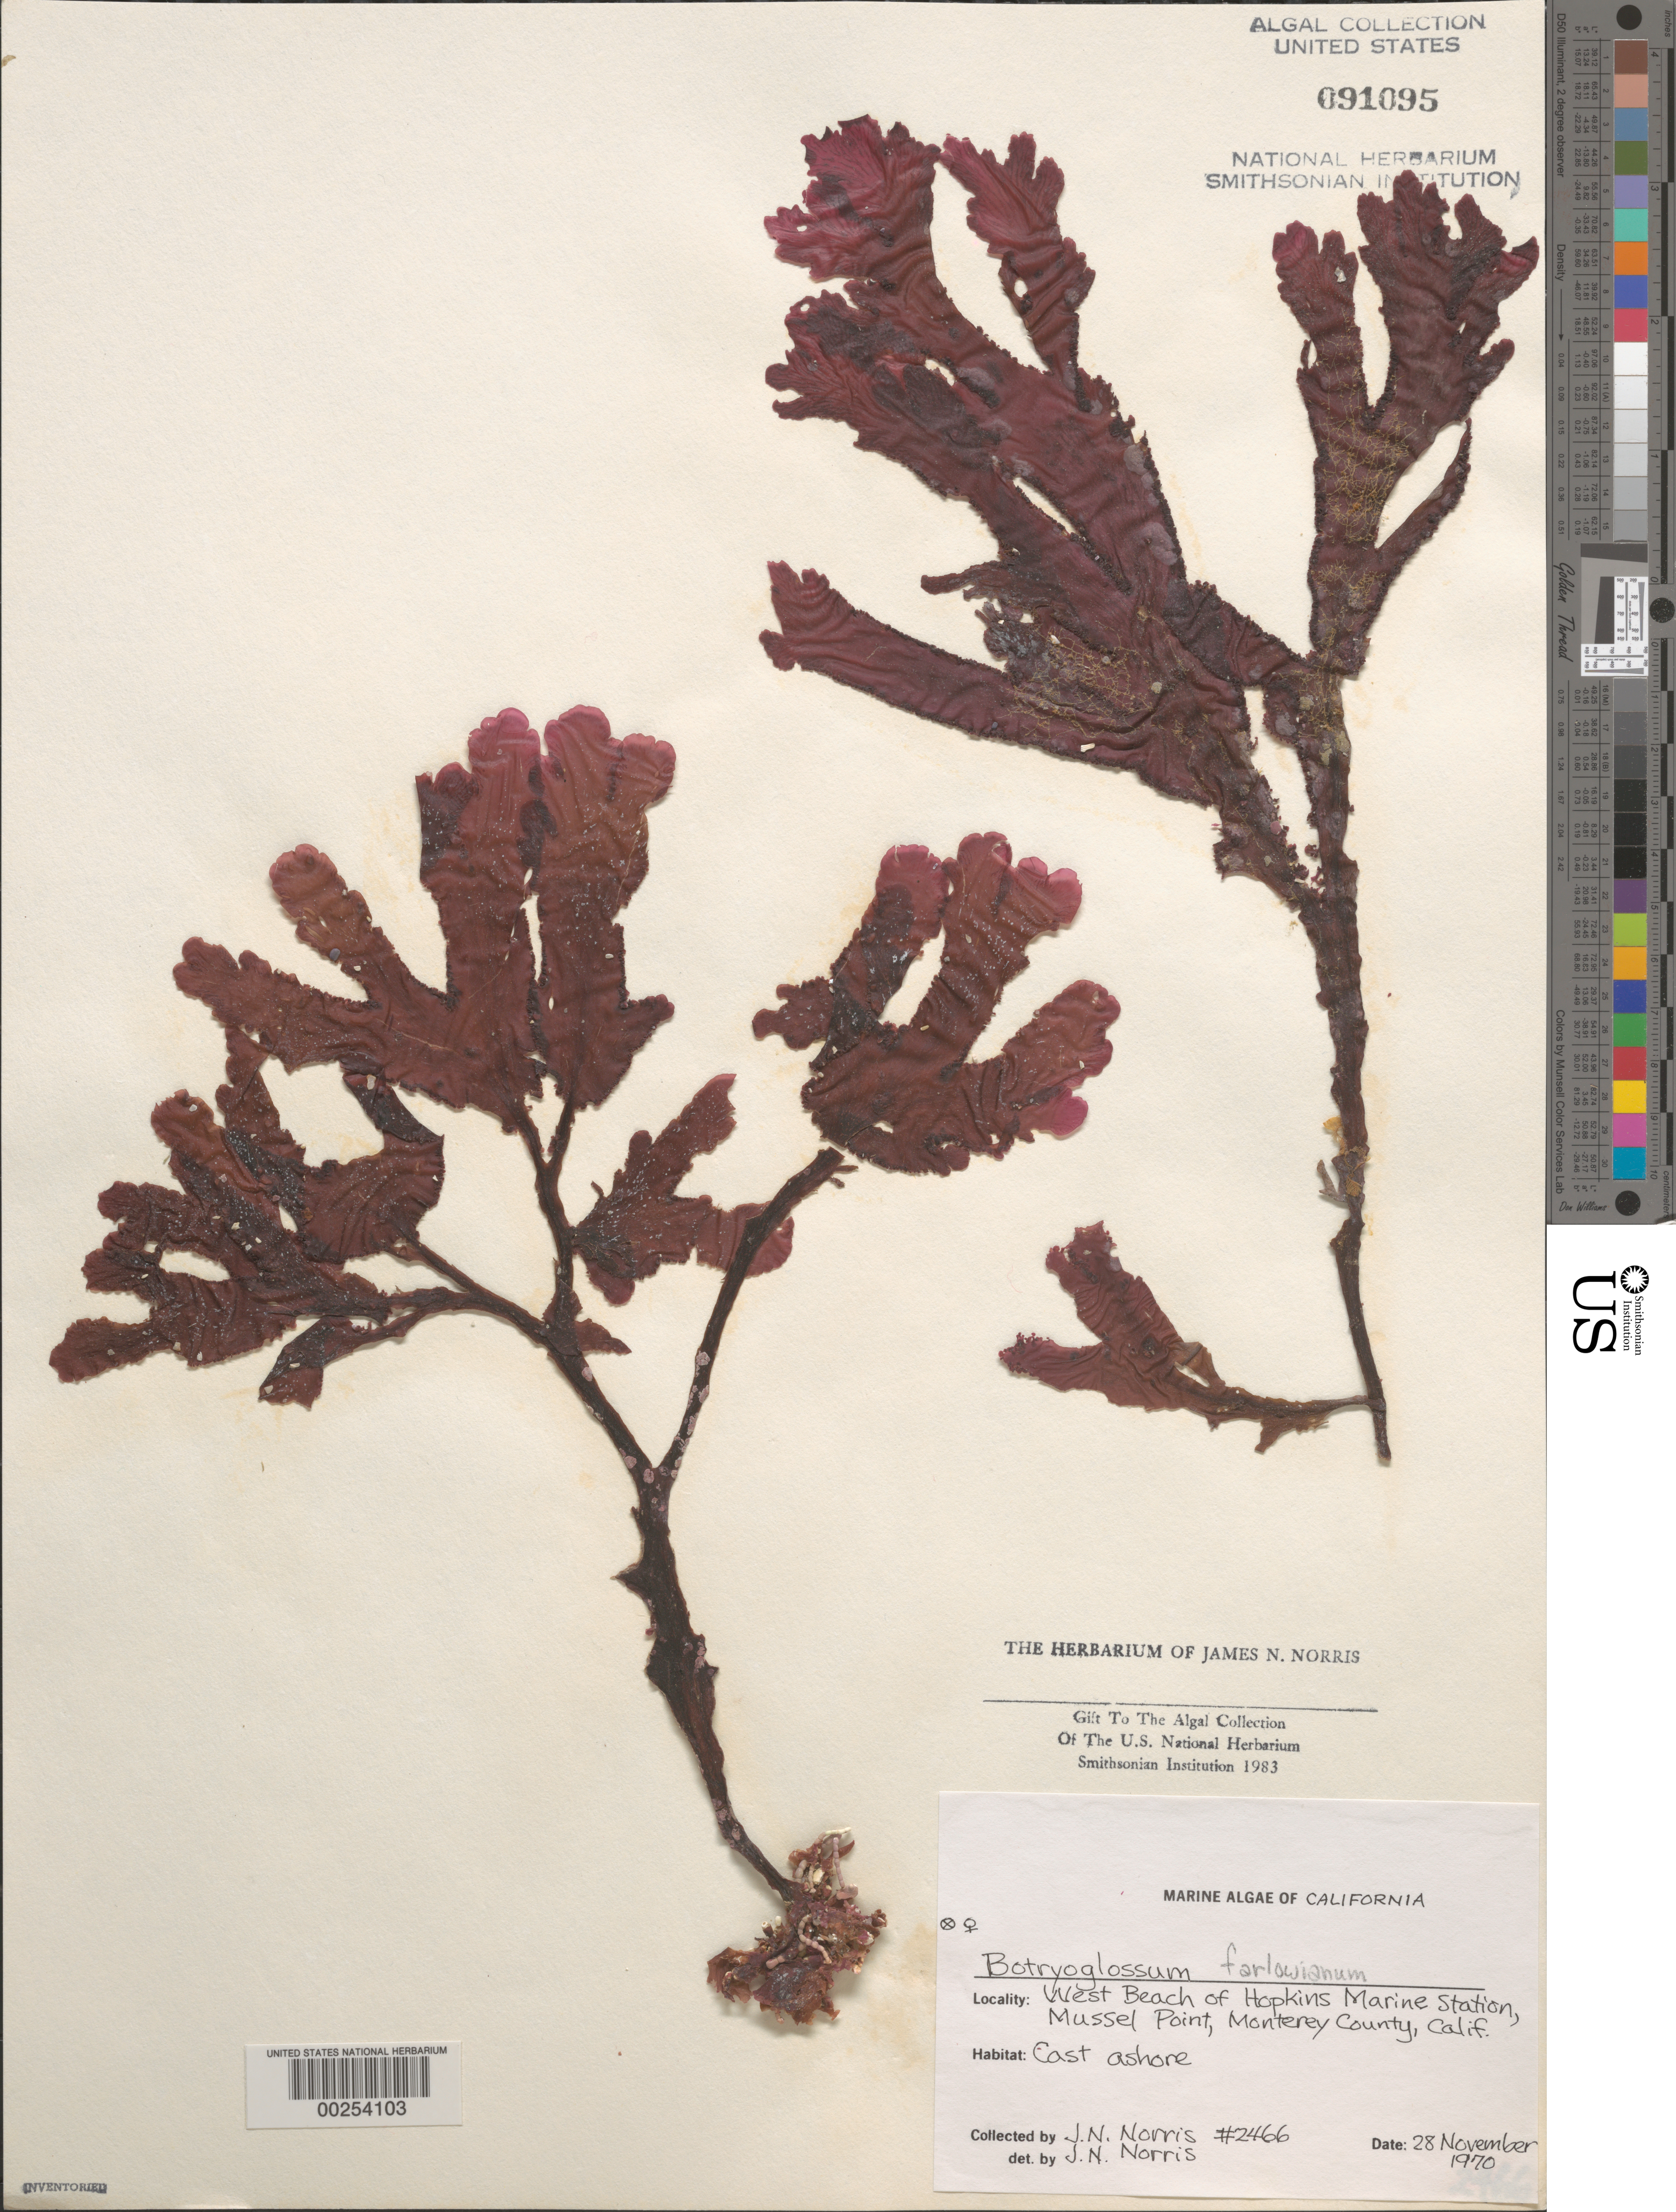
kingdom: Plantae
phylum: Rhodophyta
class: Florideophyceae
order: Ceramiales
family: Delesseriaceae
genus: Botryoglossum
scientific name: Botryoglossum farlowianum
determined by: Norris, James N.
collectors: J. N. Norris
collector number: JN-2466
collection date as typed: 28 Nov 1970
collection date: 1970-11-28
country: United States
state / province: California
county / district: Monterey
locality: West beach, Hopkins Marine Station, Mussel Point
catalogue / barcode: US 91095